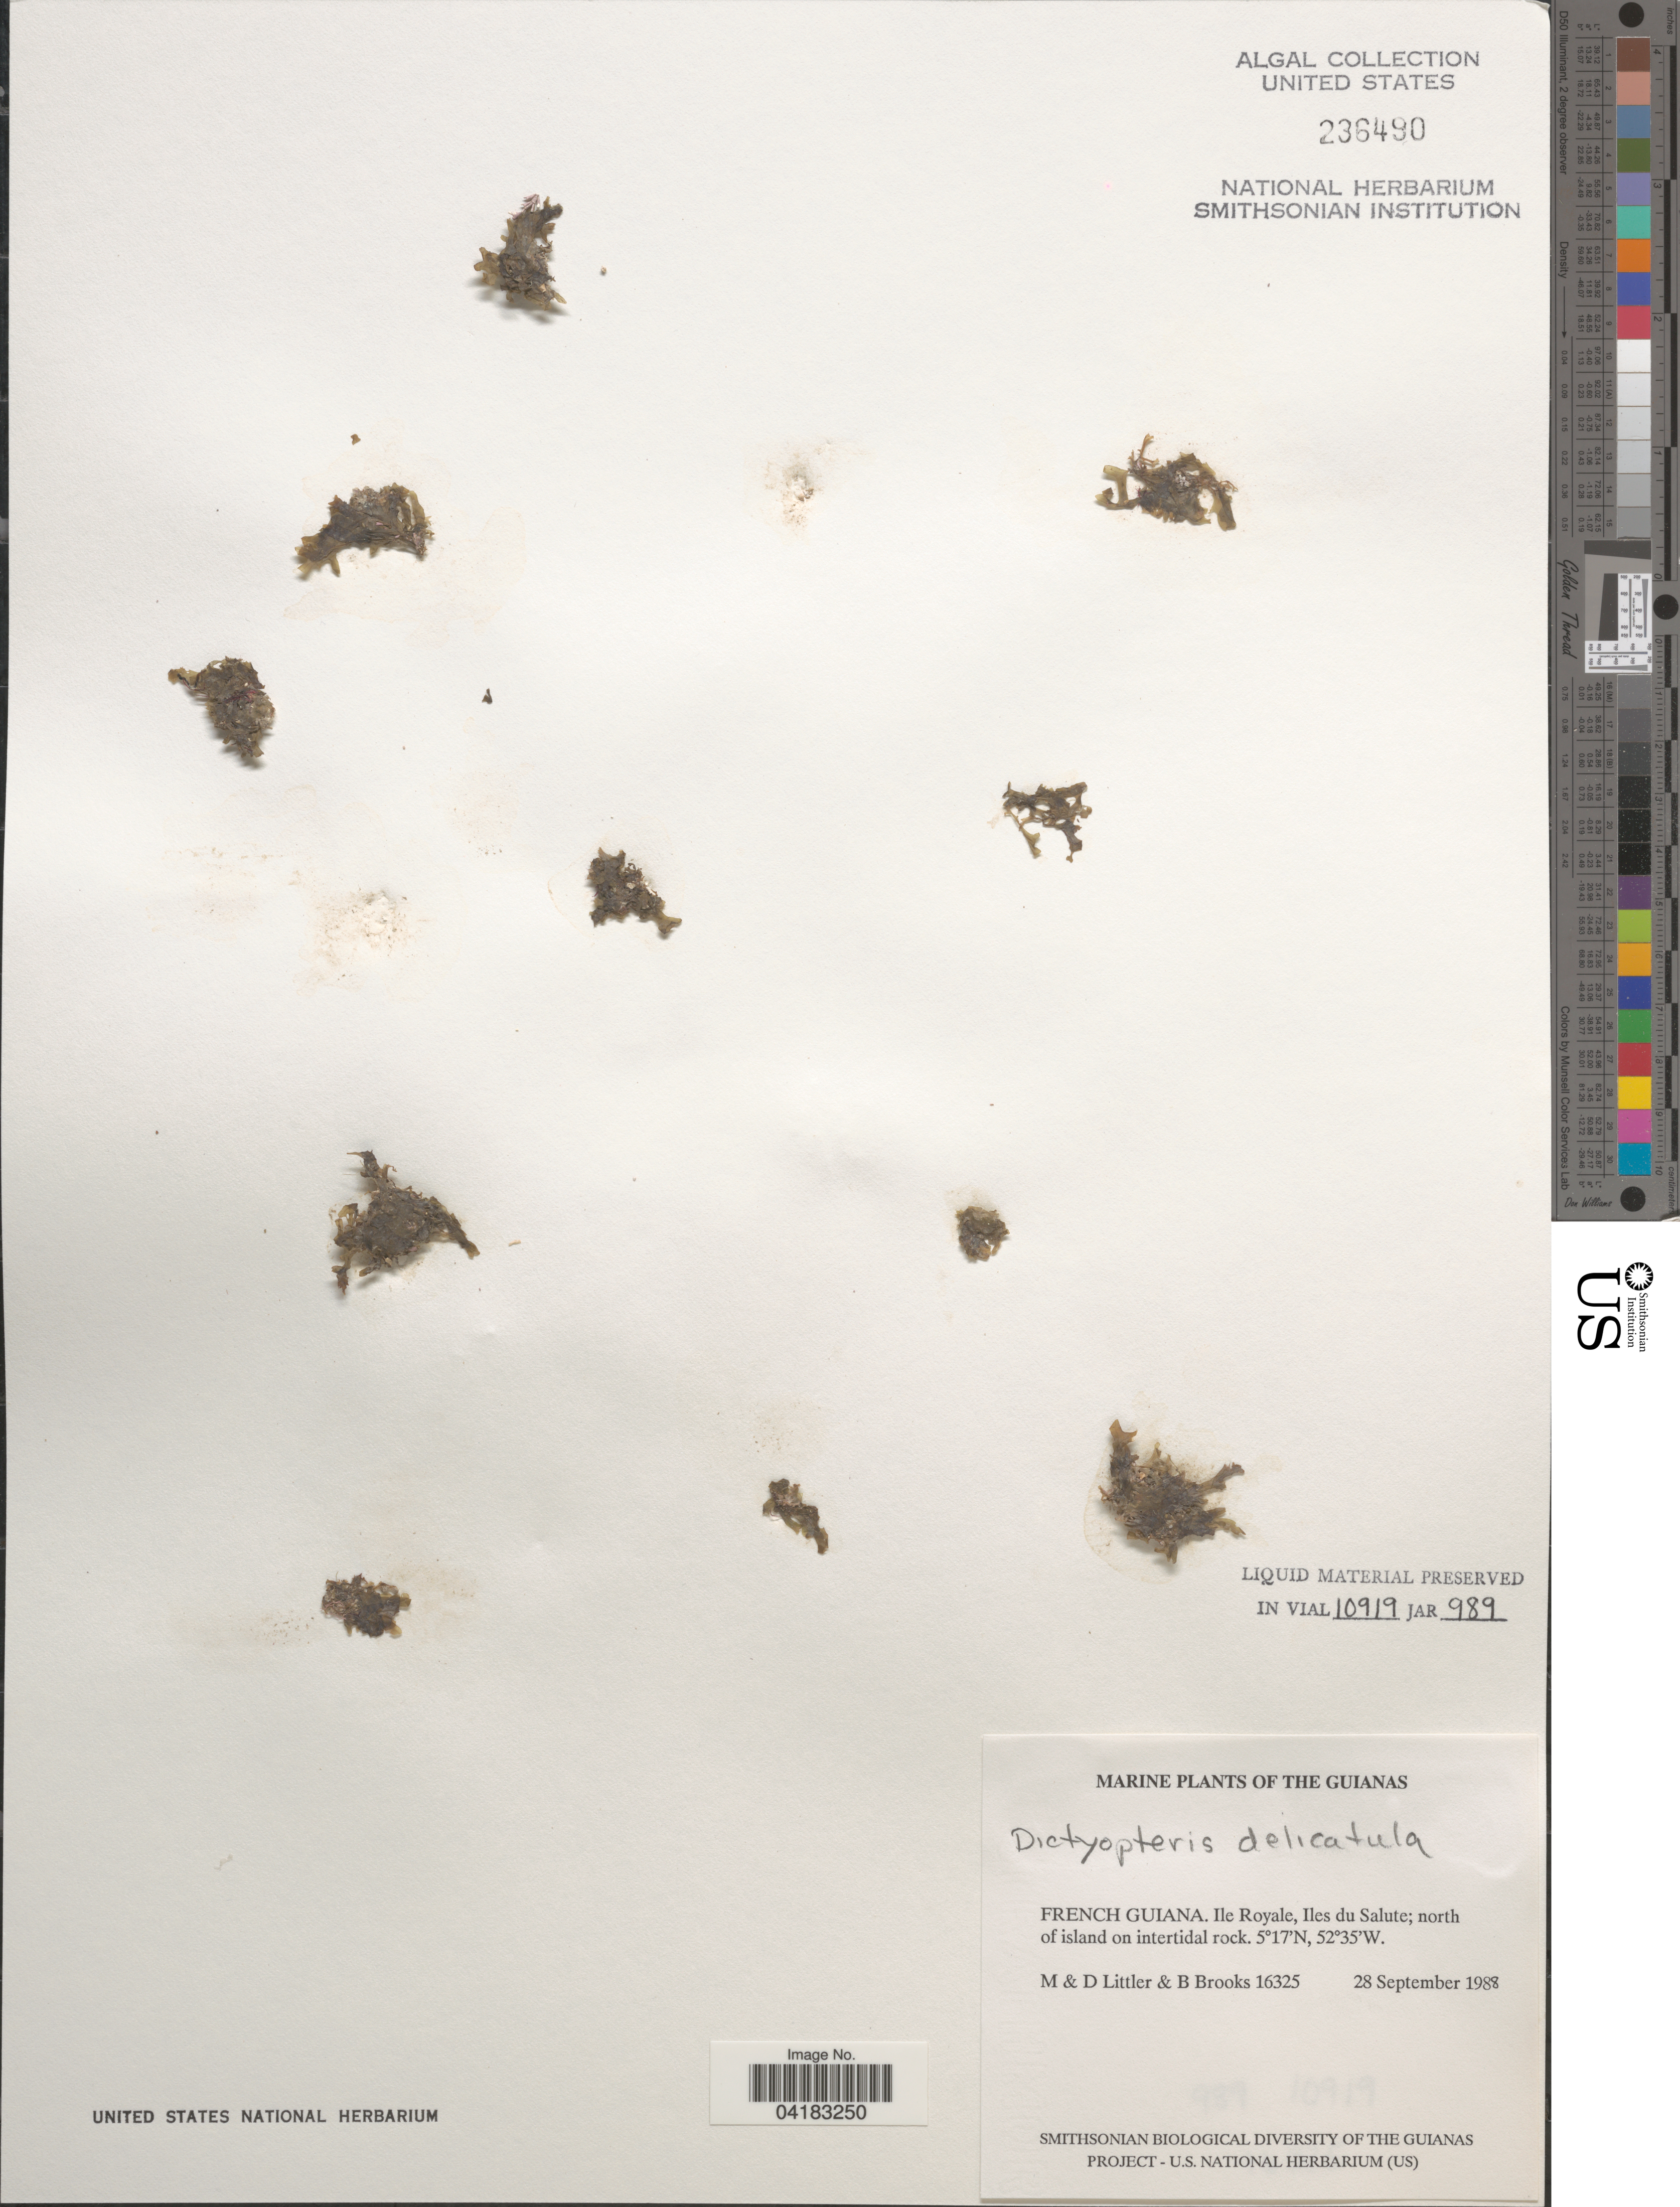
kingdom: Chromista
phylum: Ochrophyta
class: Phaeophyceae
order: Dictyotales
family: Dictyotaceae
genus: Dictyopteris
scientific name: Dictyopteris delicatula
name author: J.V.Lamouroux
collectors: M. Littler, D. S. Littler & B. Brooks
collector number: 16325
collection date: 1988-09-28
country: French Guiana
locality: The Guianas. Ile Royale, Iles du Salute; north of island on intertidal rock.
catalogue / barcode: US 236490